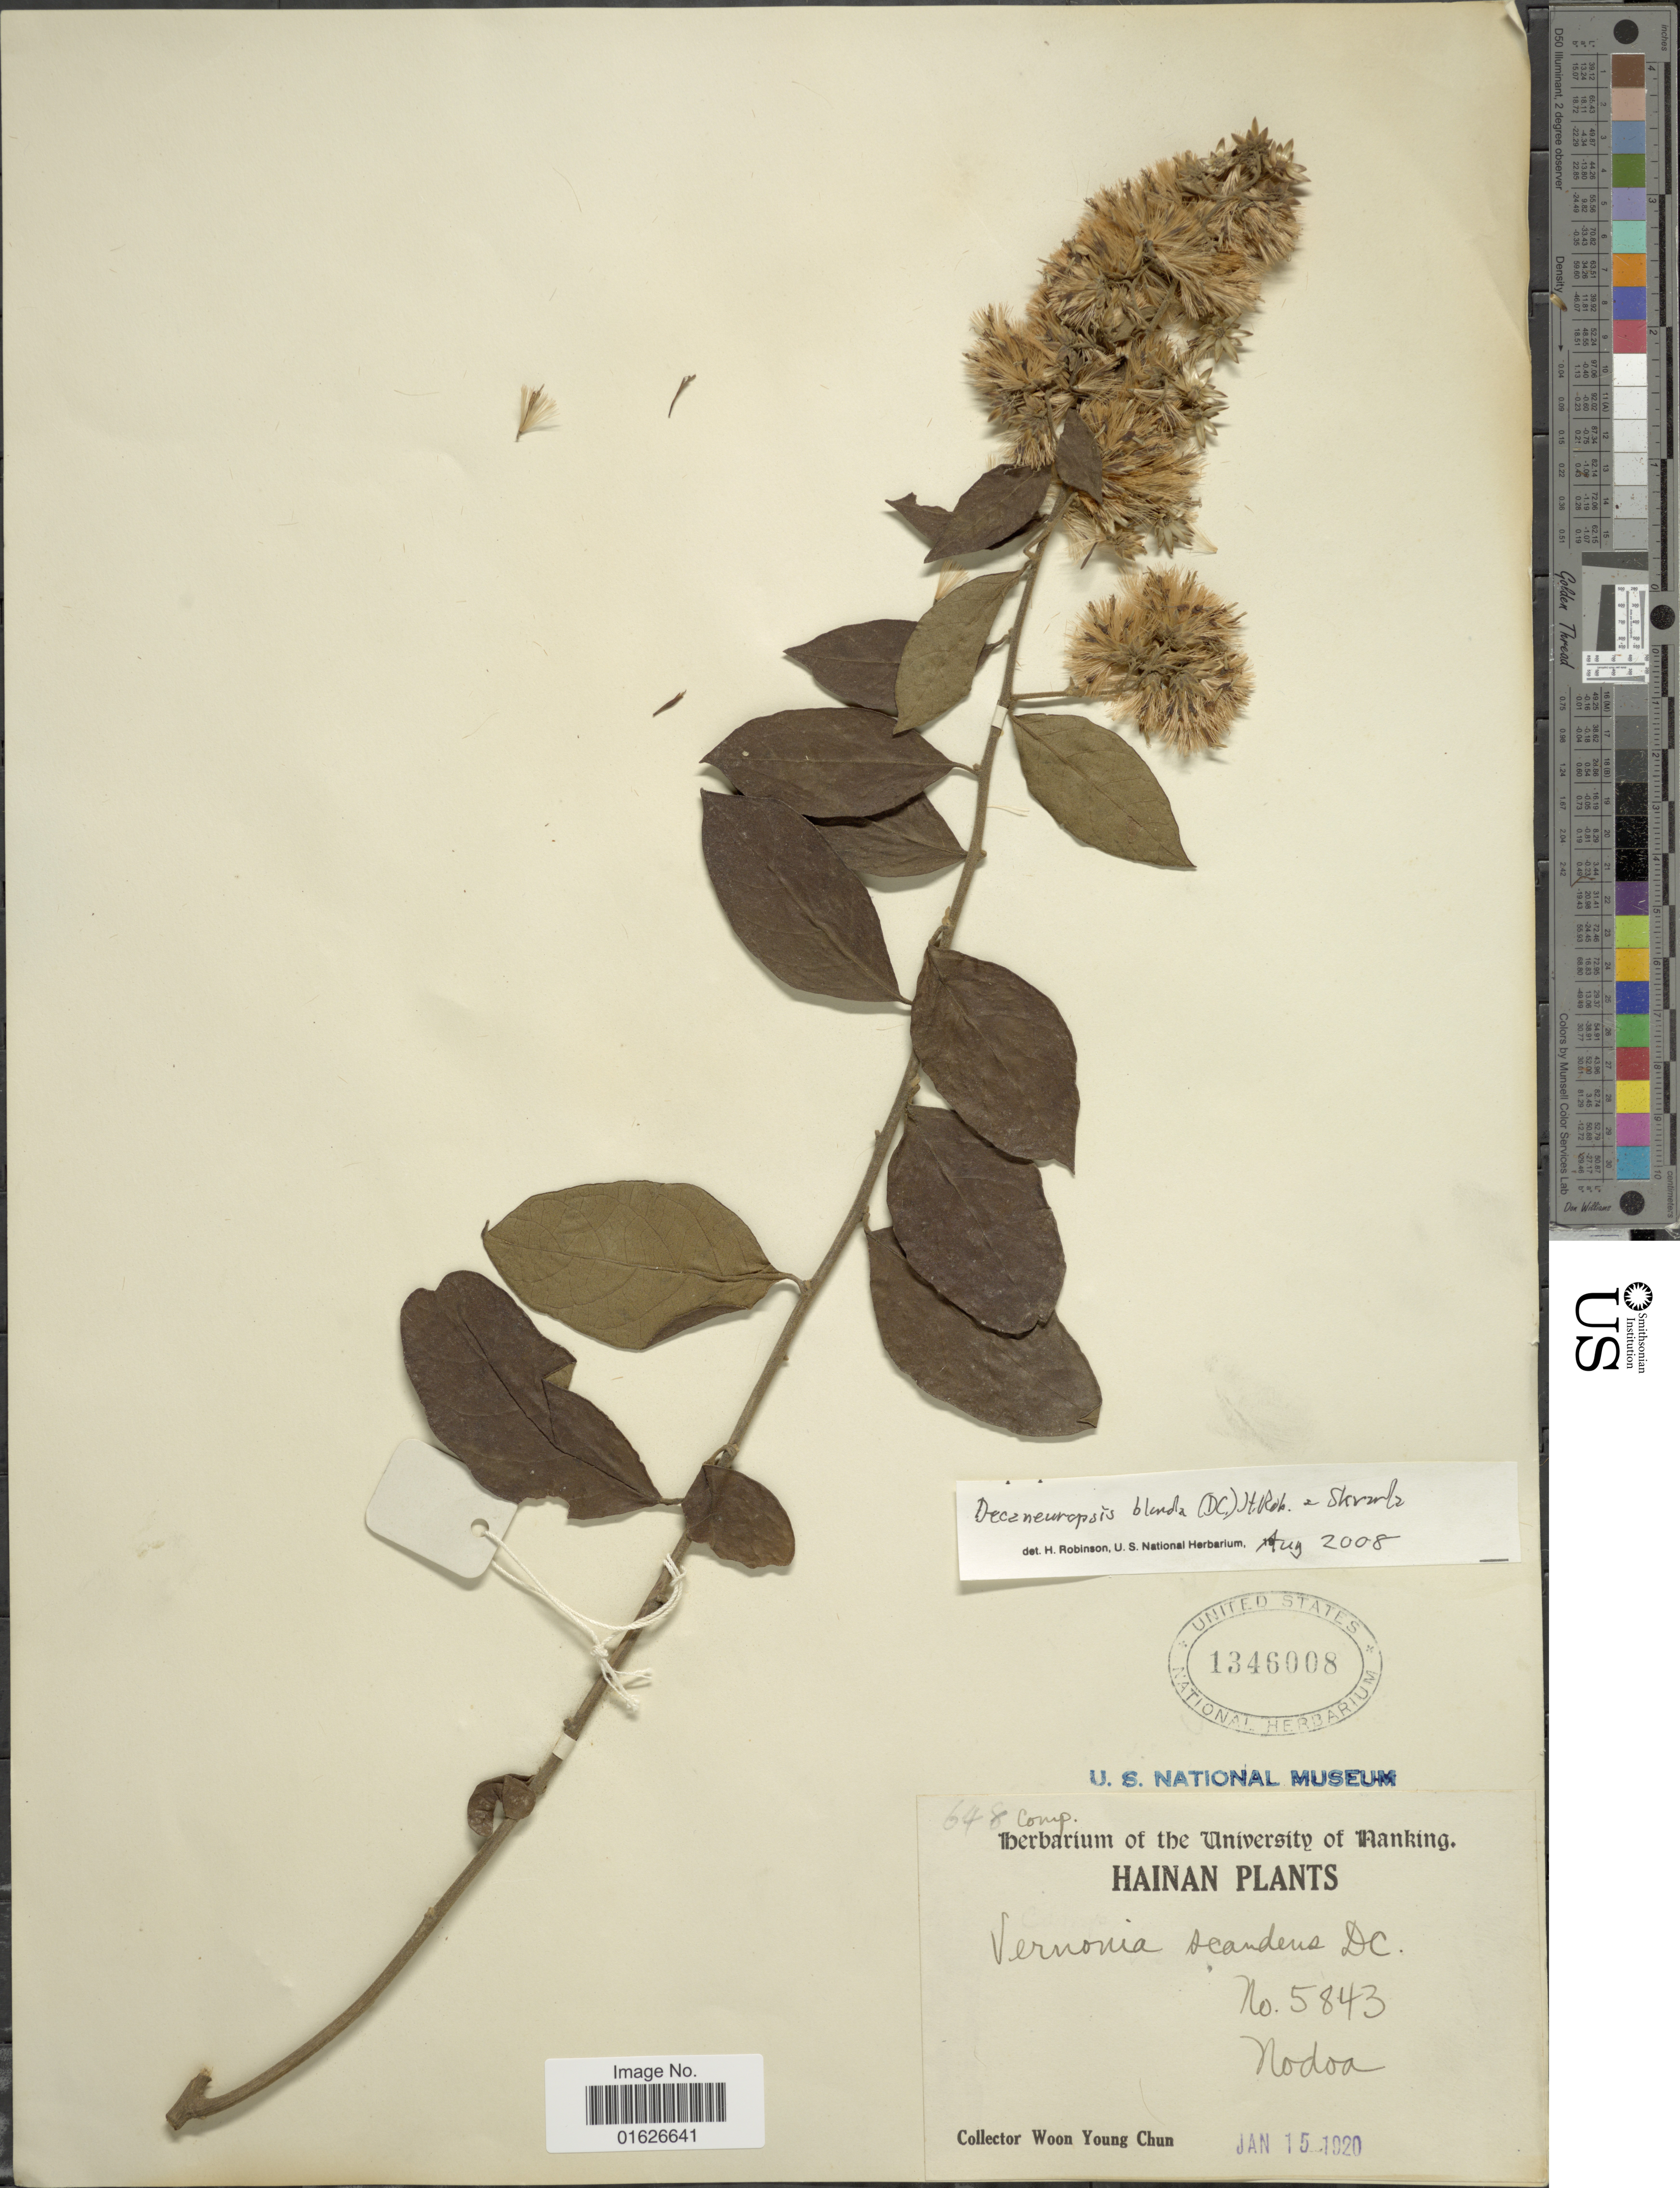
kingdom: Plantae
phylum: Tracheophyta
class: Magnoliopsida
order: Asterales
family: Asteraceae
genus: Decaneuropsis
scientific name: Decaneuropsis andersonii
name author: (C.B. Clarke) H. Rob. & Skvarla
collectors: W. Y. Chun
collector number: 5843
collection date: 1920-01-15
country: China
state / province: Hainan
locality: Nodoa.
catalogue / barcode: US 1346008